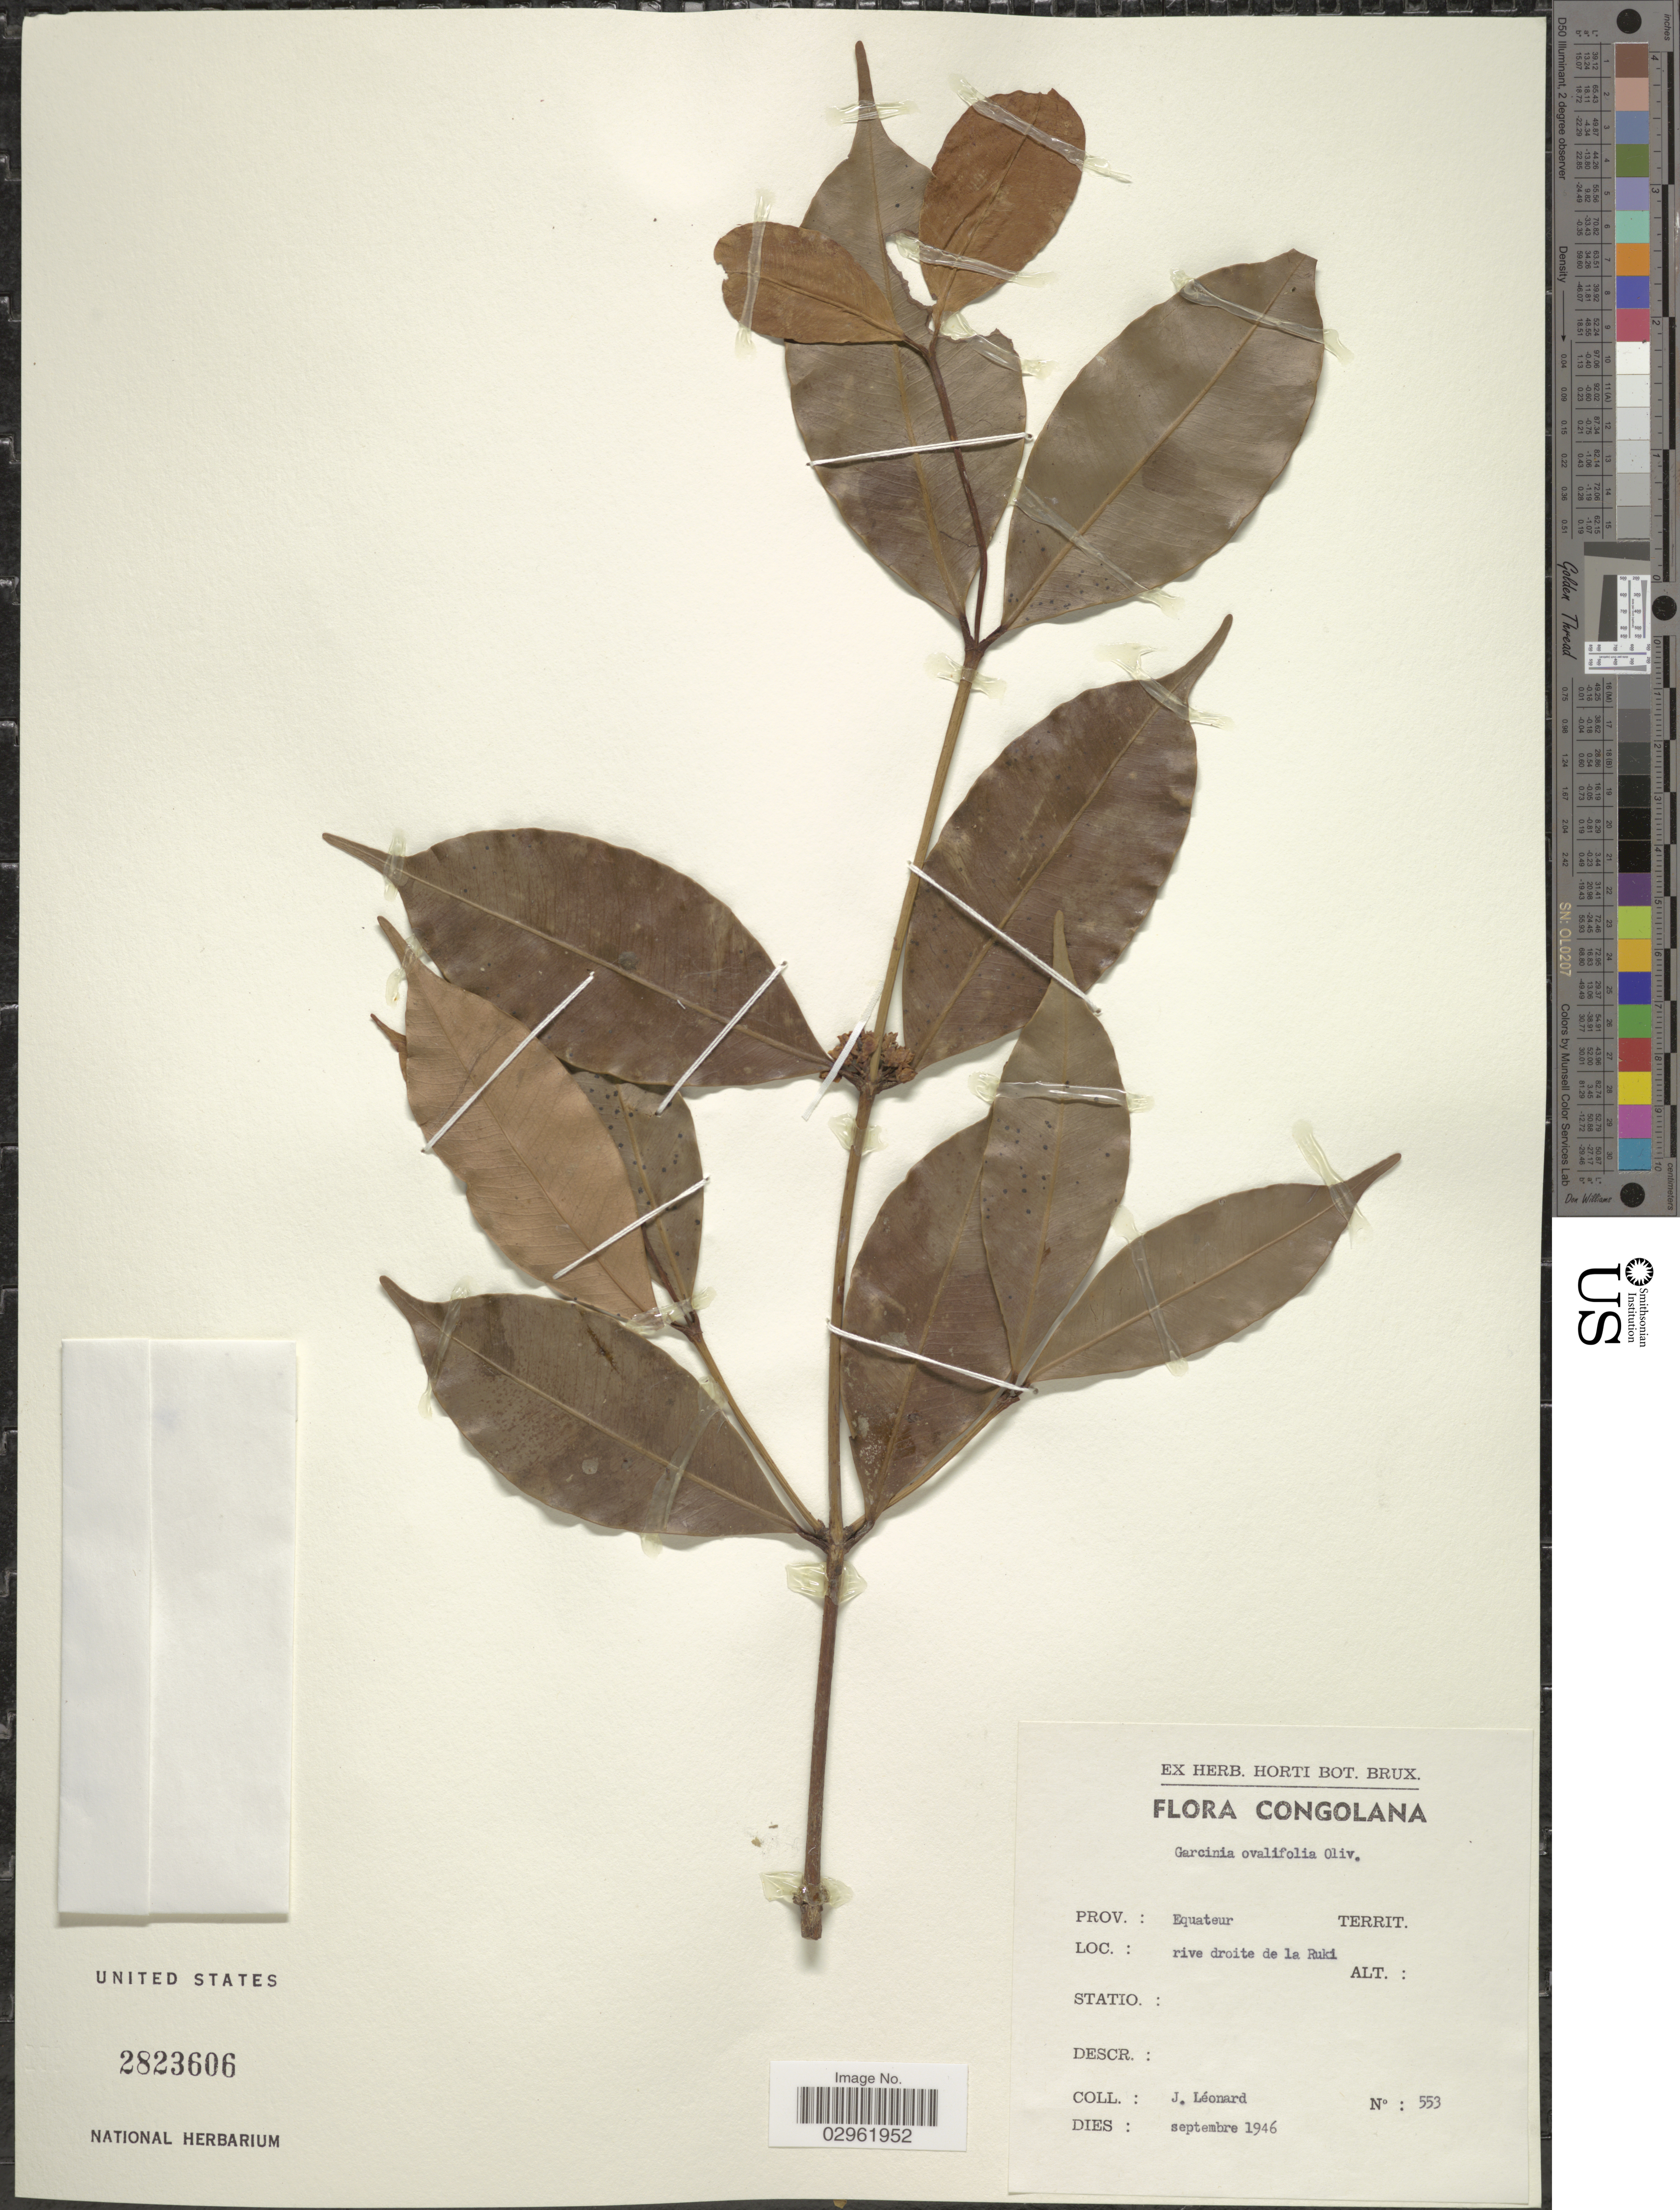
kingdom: Plantae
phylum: Tracheophyta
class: Magnoliopsida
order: Malpighiales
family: Clusiaceae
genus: Garcinia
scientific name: Garcinia ovalifolia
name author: Oliv.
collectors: J. Leonard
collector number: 553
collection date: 1946-09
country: Congo, Democratic Republic of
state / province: Equateur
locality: Rive droite de la Ruki, Congolana.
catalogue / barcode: US 2823606